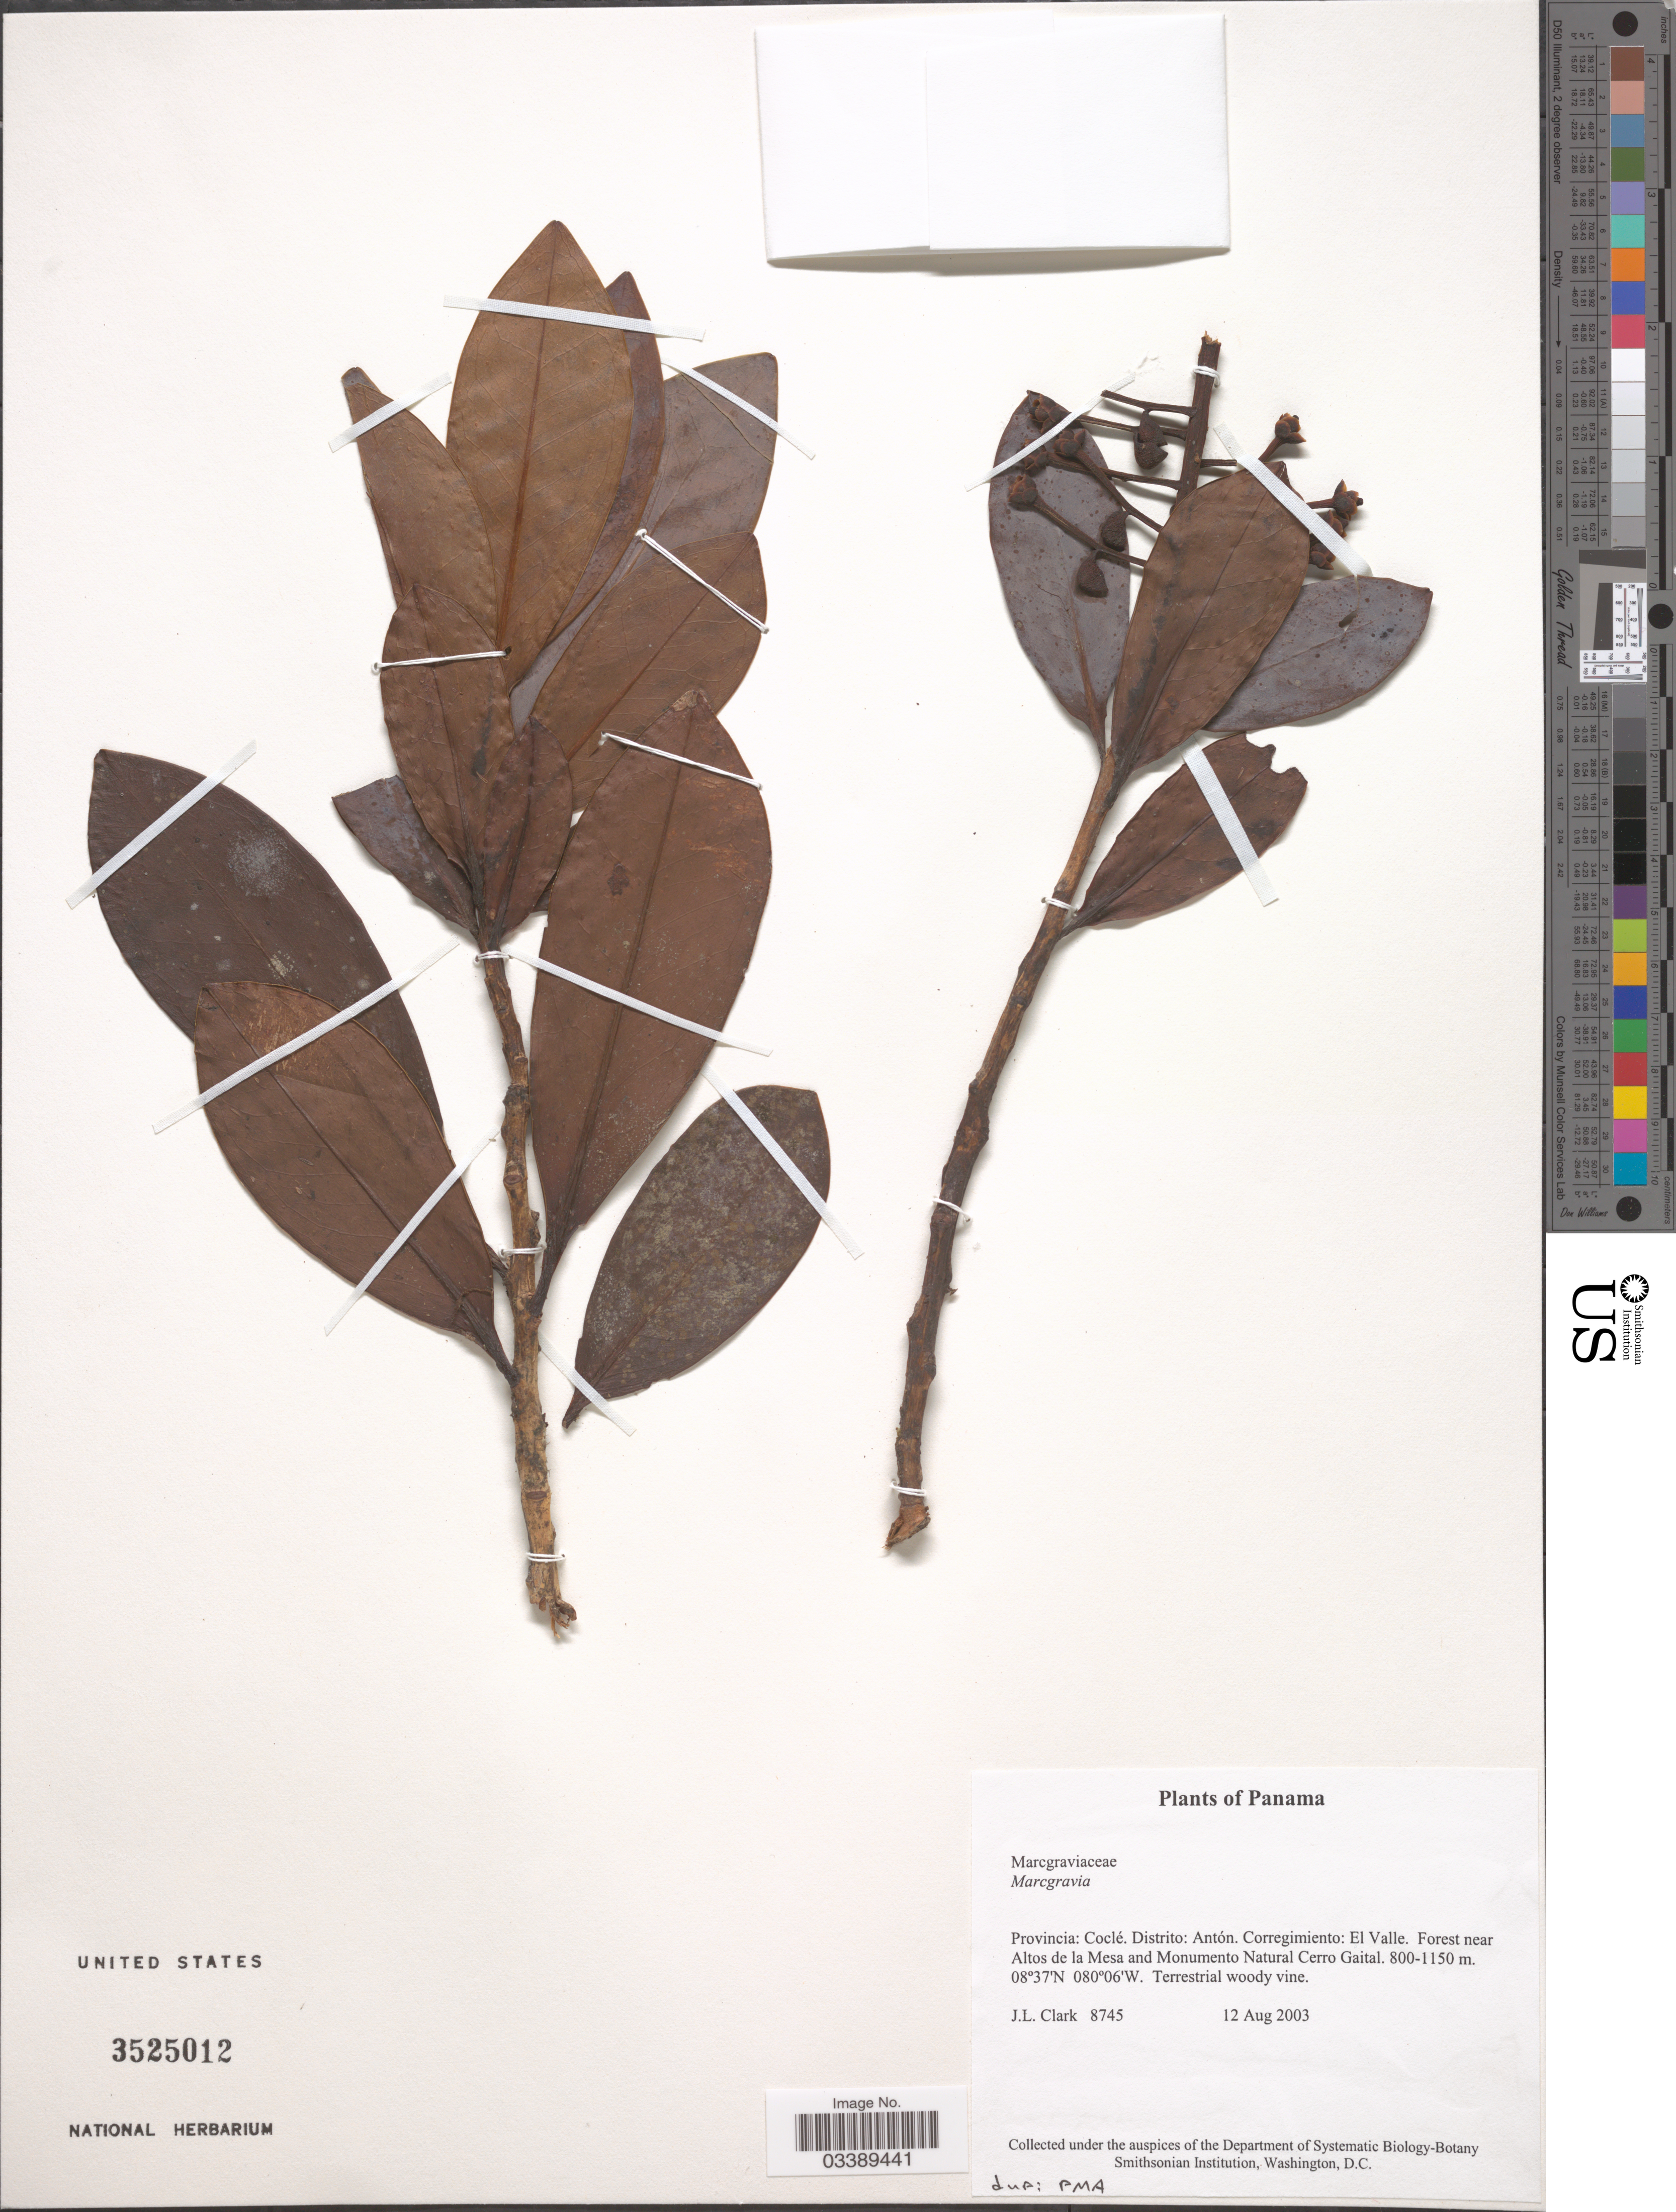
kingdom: Plantae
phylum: Tracheophyta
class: Magnoliopsida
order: Ericales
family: Marcgraviaceae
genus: Marcgravia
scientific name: Marcgravia sp.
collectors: J. L. Clark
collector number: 8745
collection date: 2003-08-12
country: Panama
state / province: Coclé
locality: Distrito: Antón. Corregimiento: El Valle. Forest near Altos de la Mesa and Monumento Natural Cerro Gaital.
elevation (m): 800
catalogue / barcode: US 3525012